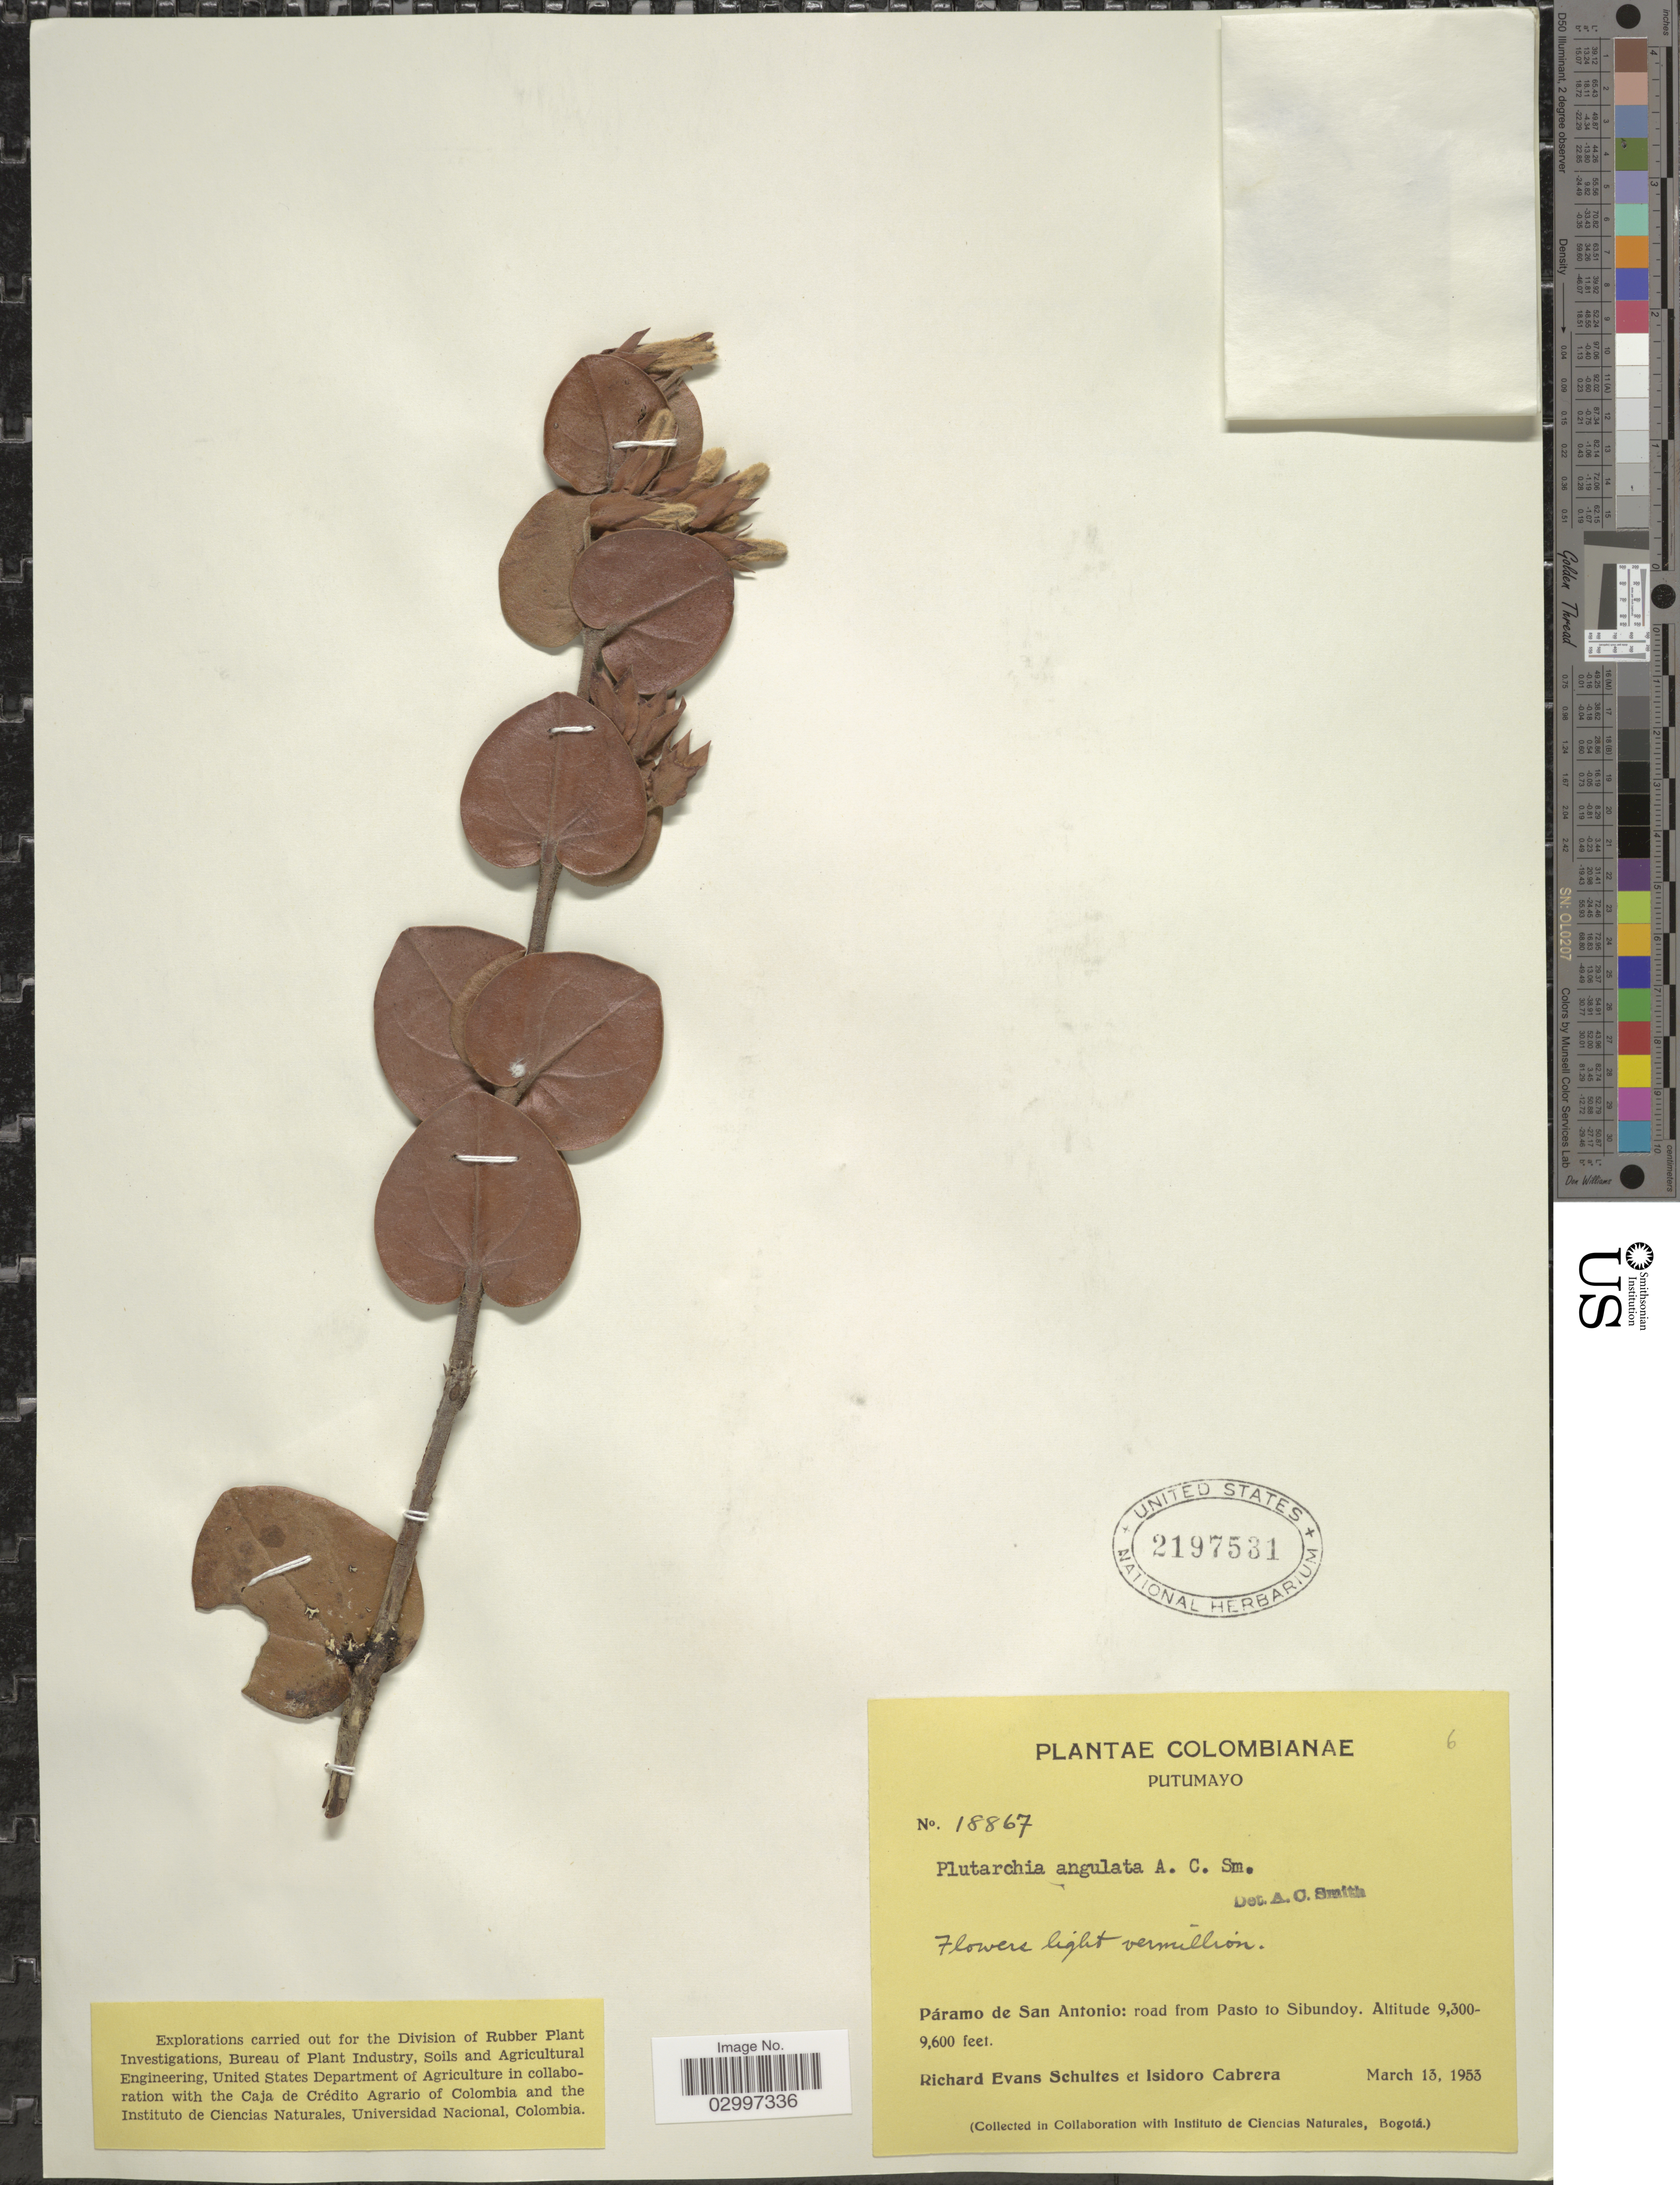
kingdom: Plantae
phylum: Tracheophyta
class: Magnoliopsida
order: Ericales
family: Ericaceae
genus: Plutarchia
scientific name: Plutarchia angulata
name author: A.C. Sm.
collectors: R. E. Schultes & I. Cabrera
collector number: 18867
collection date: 1953-03-13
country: Colombia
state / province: Putumayo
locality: Páramo de San Antonio: road from Pasto to Sibundoy.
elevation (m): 2835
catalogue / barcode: US 2197531